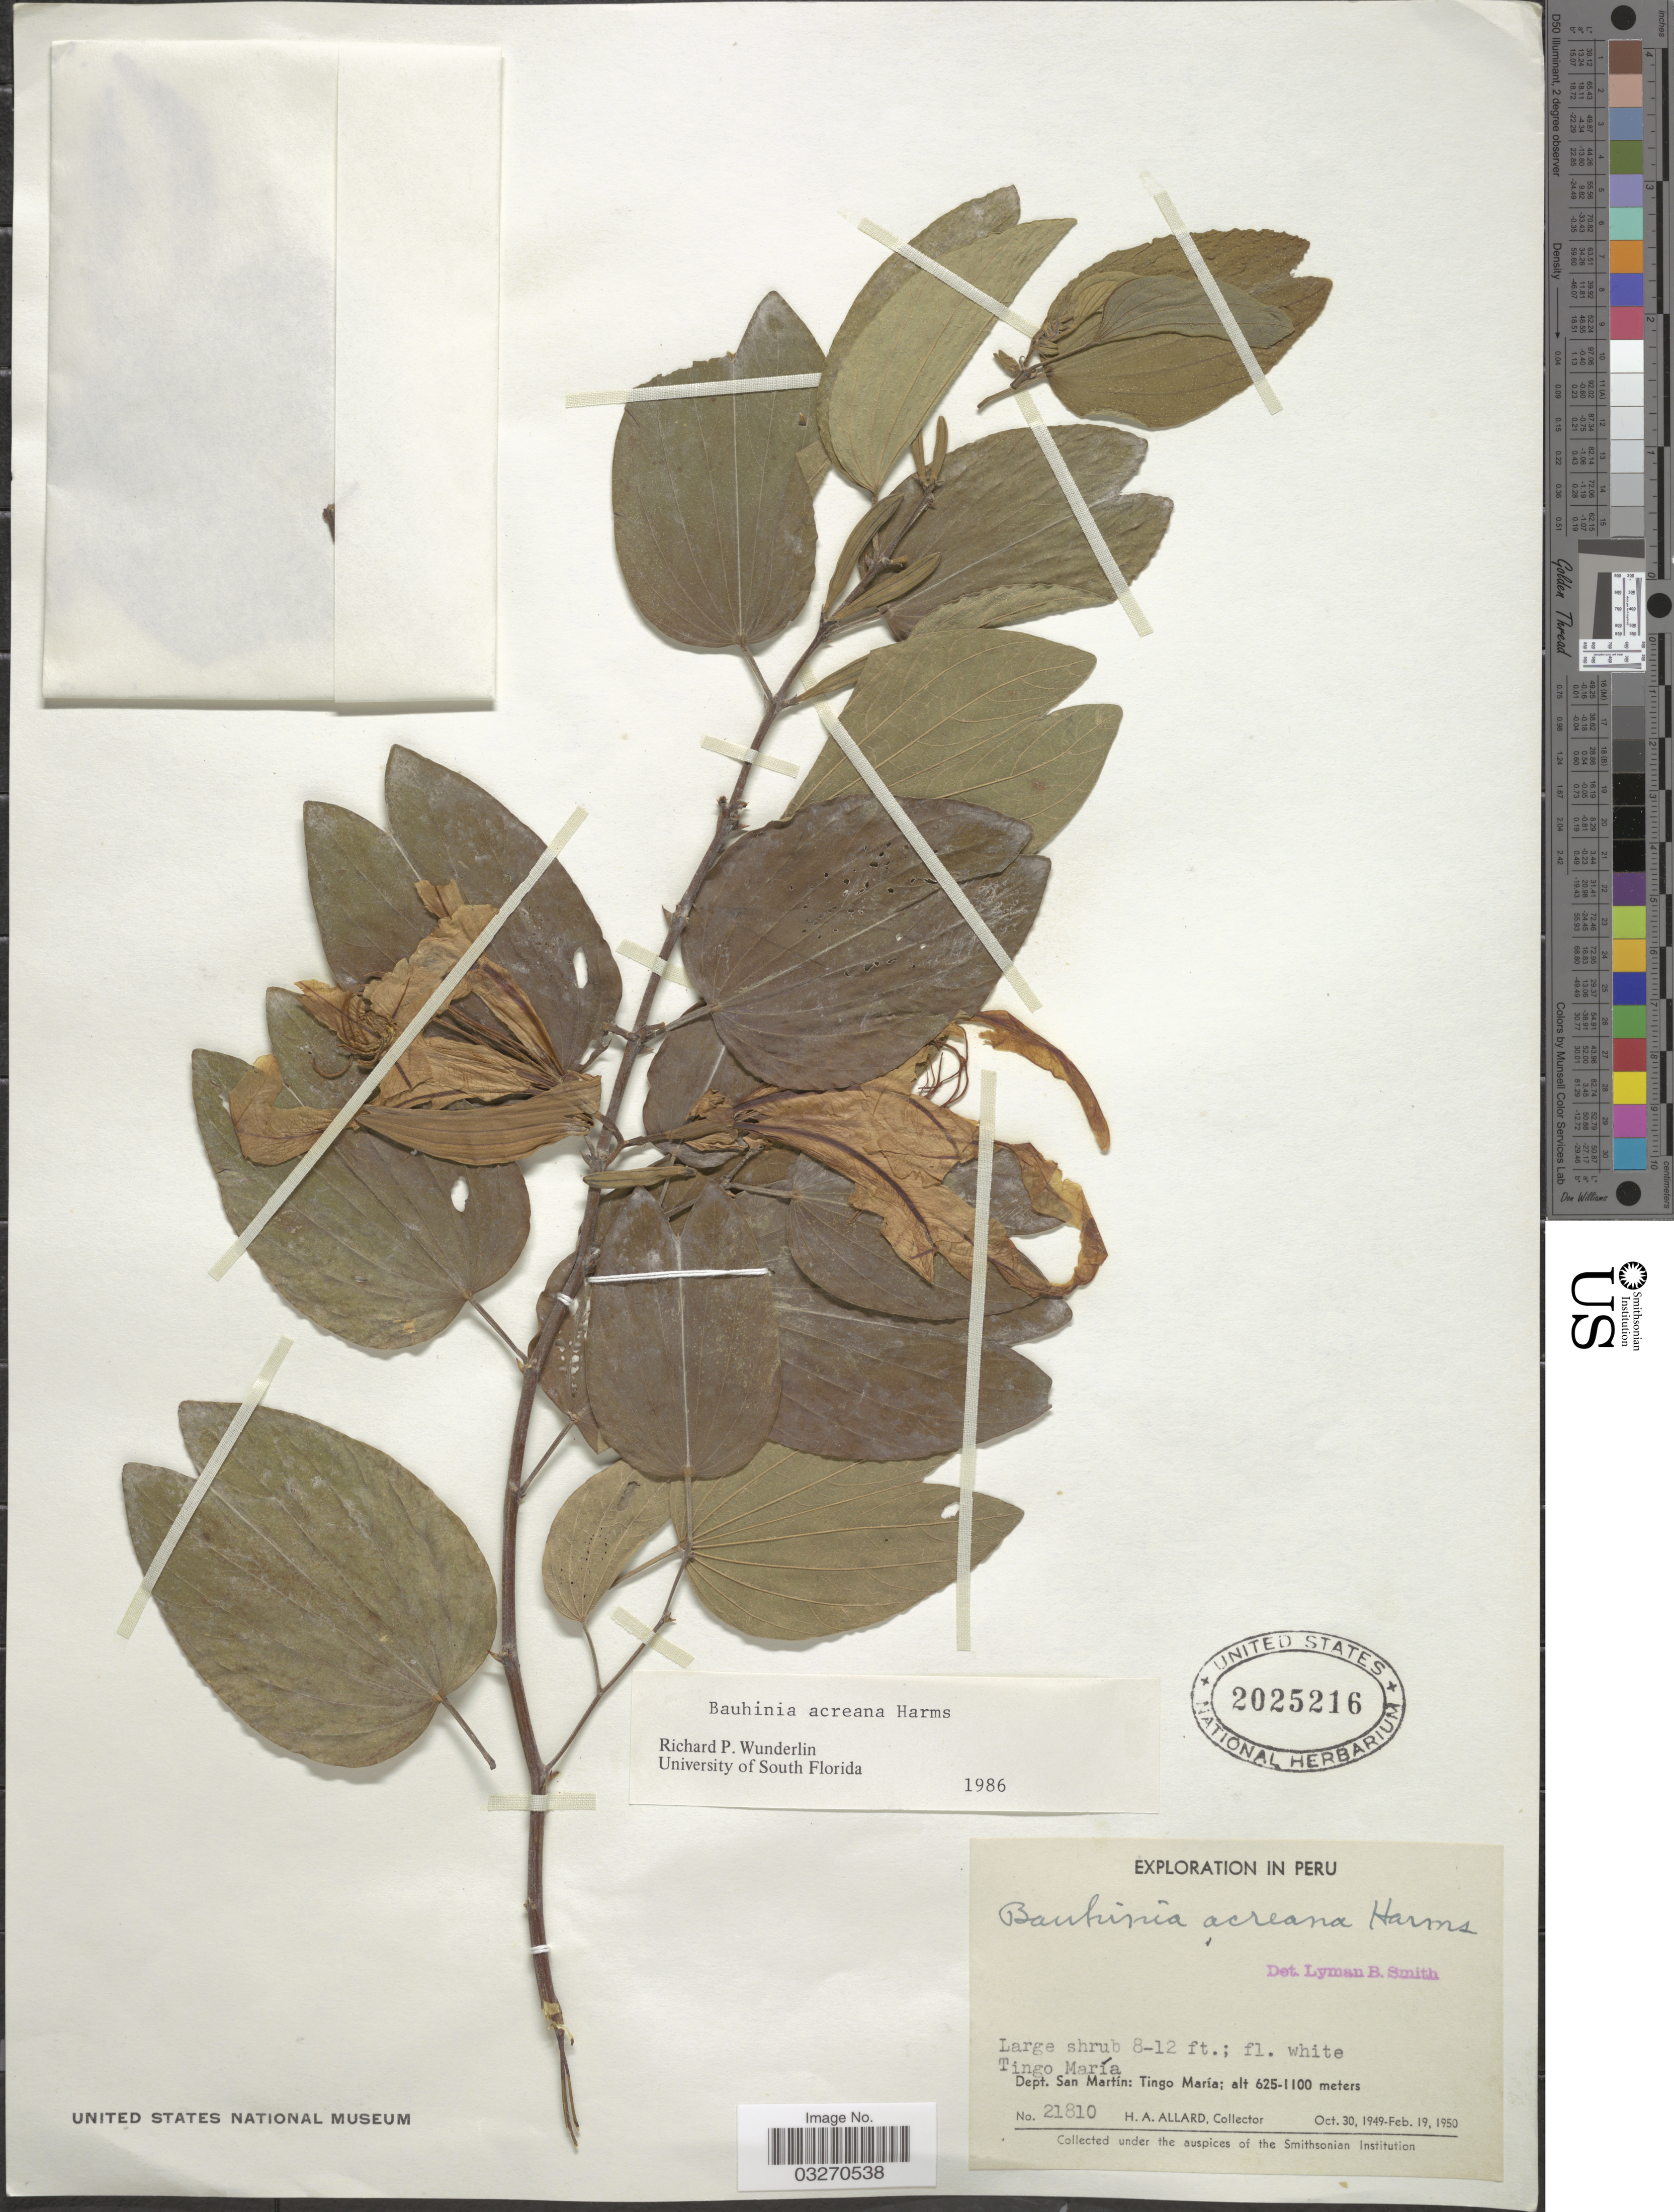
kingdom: Plantae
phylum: Tracheophyta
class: Magnoliopsida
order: Fabales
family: Fabaceae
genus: Bauhinia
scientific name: Bauhinia acreana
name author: Harms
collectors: H. A. Allard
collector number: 21810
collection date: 1949-10-30/1950-02-19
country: Peru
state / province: San Martín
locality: Tingo María. Dept. San Martín: Tingo María.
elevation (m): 625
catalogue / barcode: US 2025216